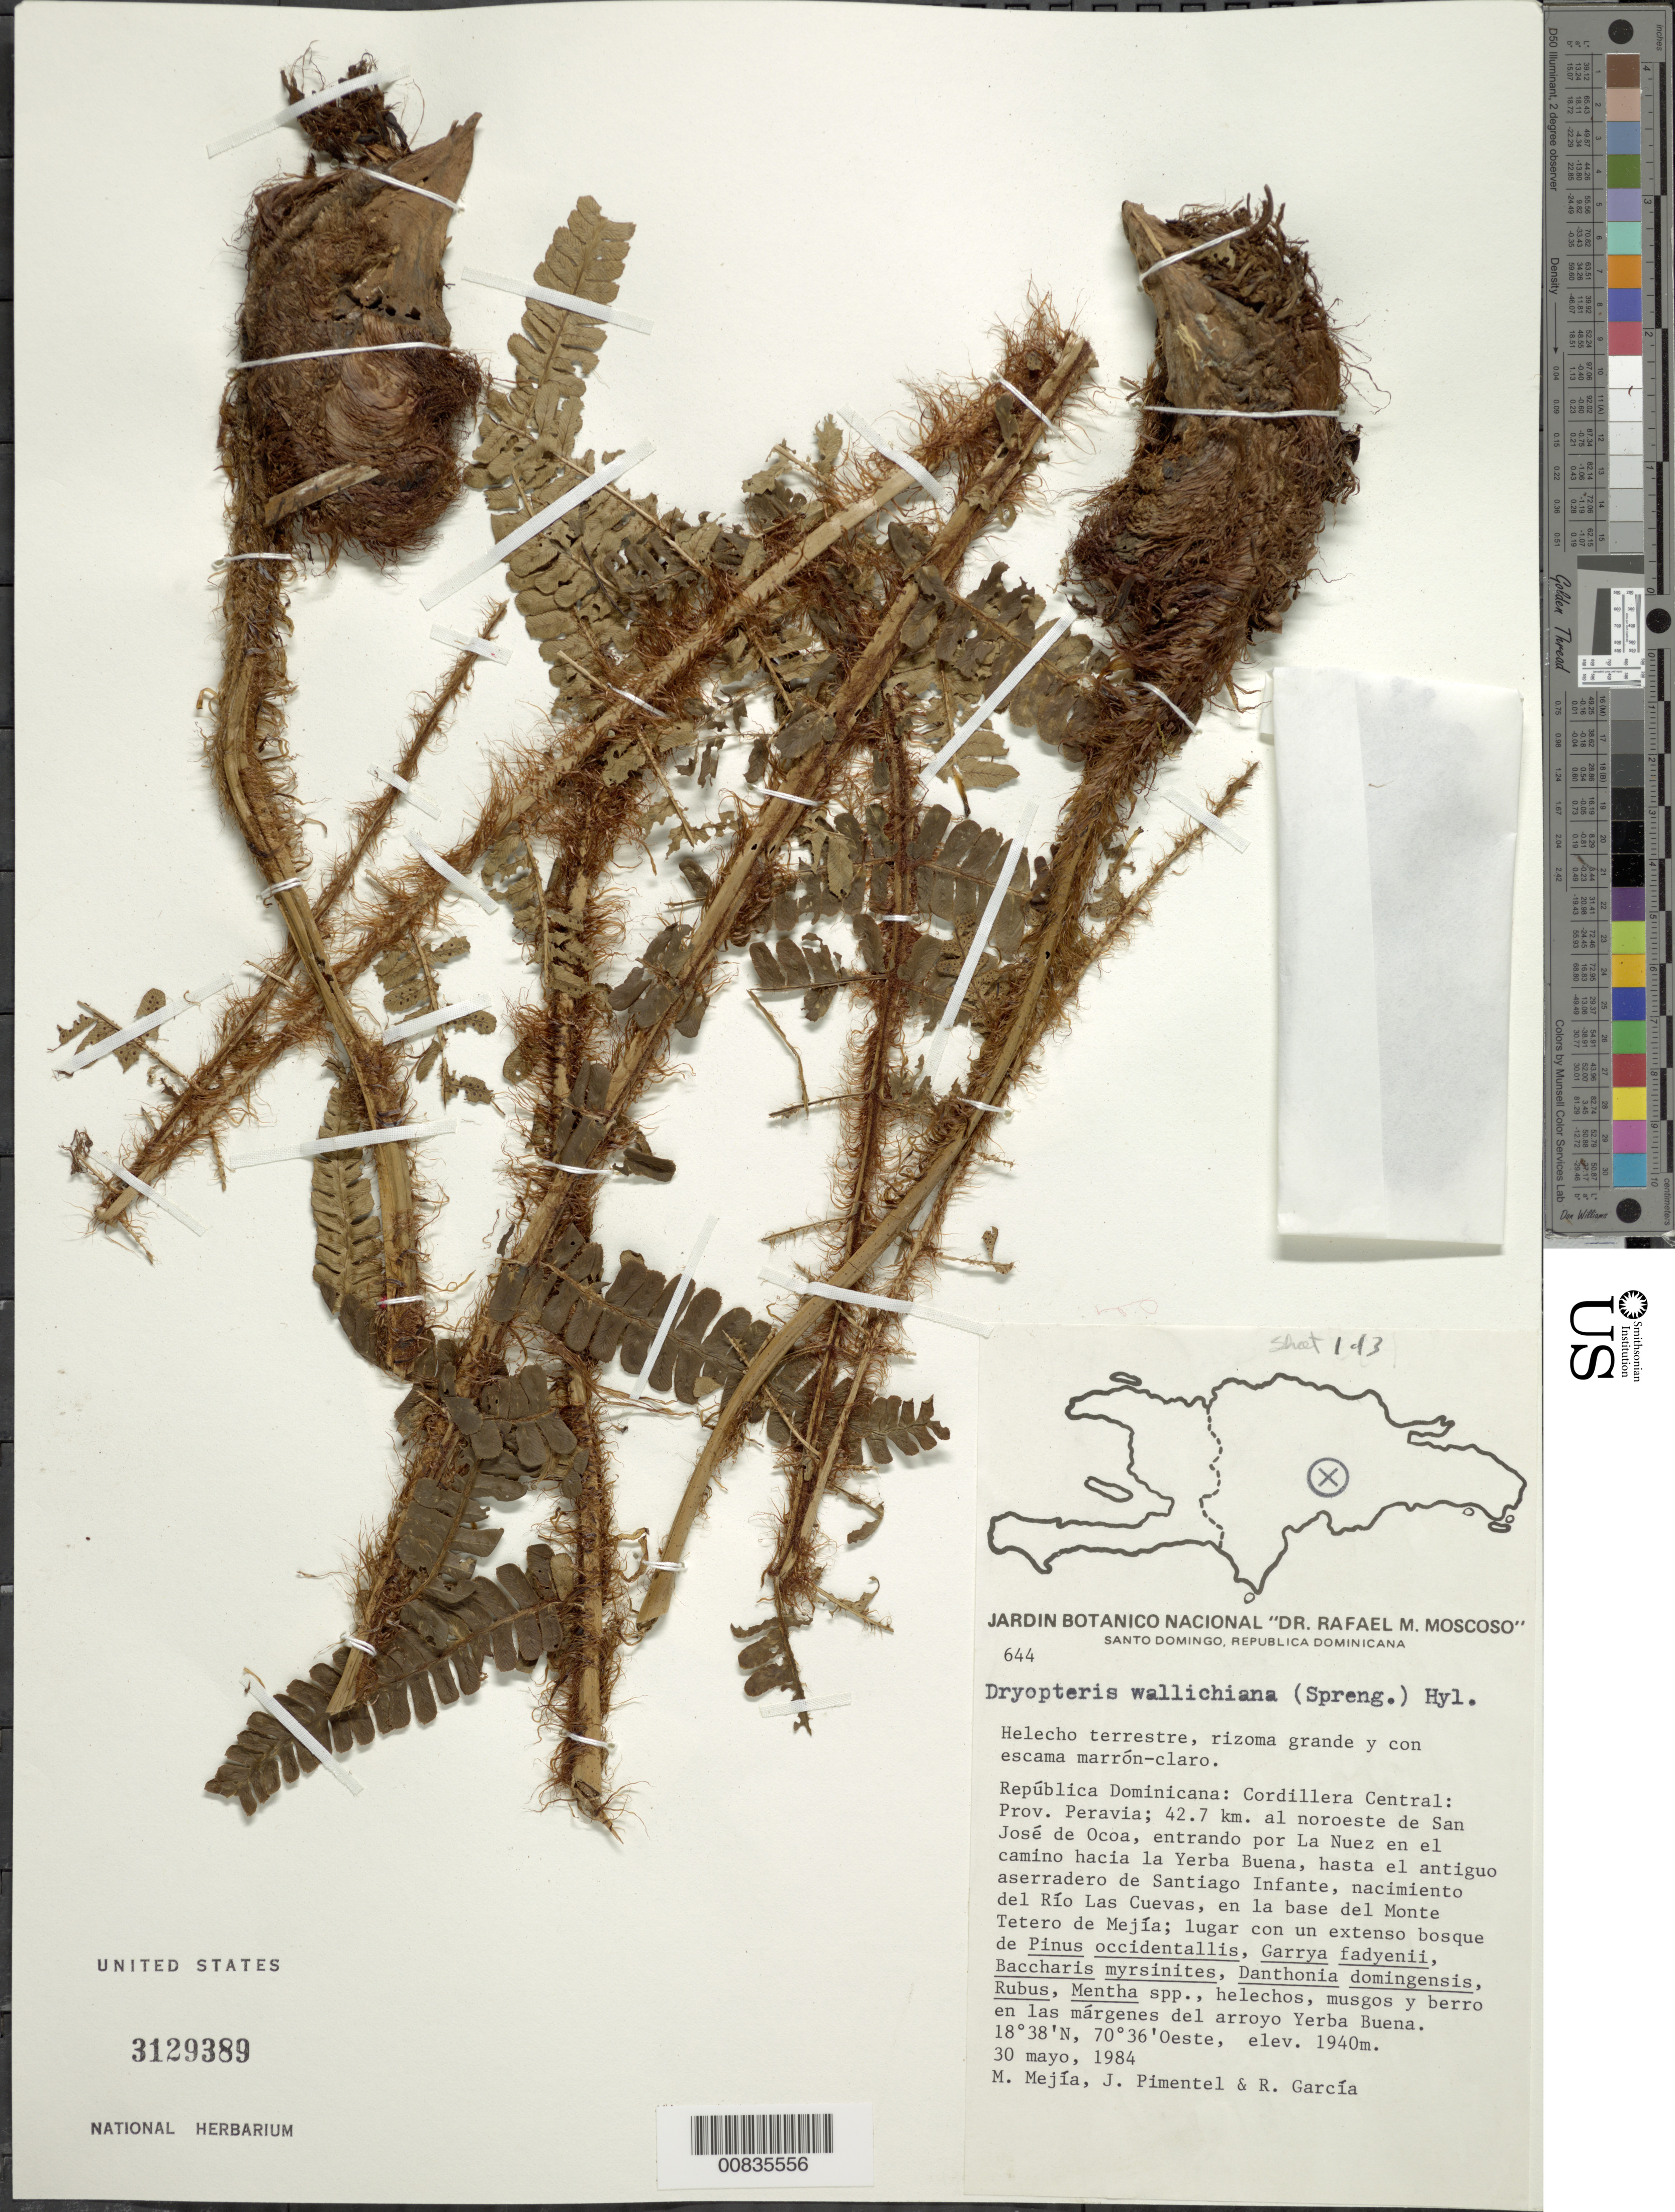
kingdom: Plantae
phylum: Tracheophyta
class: Polypodiopsida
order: Polypodiales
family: Dryopteridaceae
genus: Dryopteris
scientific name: Dryopteris wallichiana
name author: (Spreng.) Hyl.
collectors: M. Mejia, J. Pimentel & R. G. García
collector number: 644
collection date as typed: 30 May 1984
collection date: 1984-05-30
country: Dominican Republic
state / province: Peravia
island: Hispaniola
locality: Cordillera Central; 42.7 km NW de San José de Ocoa, entrando por La Nuez en el camino hacia la Yerba Buena, Santiago Infante, del Río Las Cuevas, base del Monte Tetero de Mejía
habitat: Lugar con un extenso bosque de Pinus occidentalis, Garrya fadyenii, Baccharis myrsinites, helechos, musgos y berro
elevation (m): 1940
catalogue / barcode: US 3129389